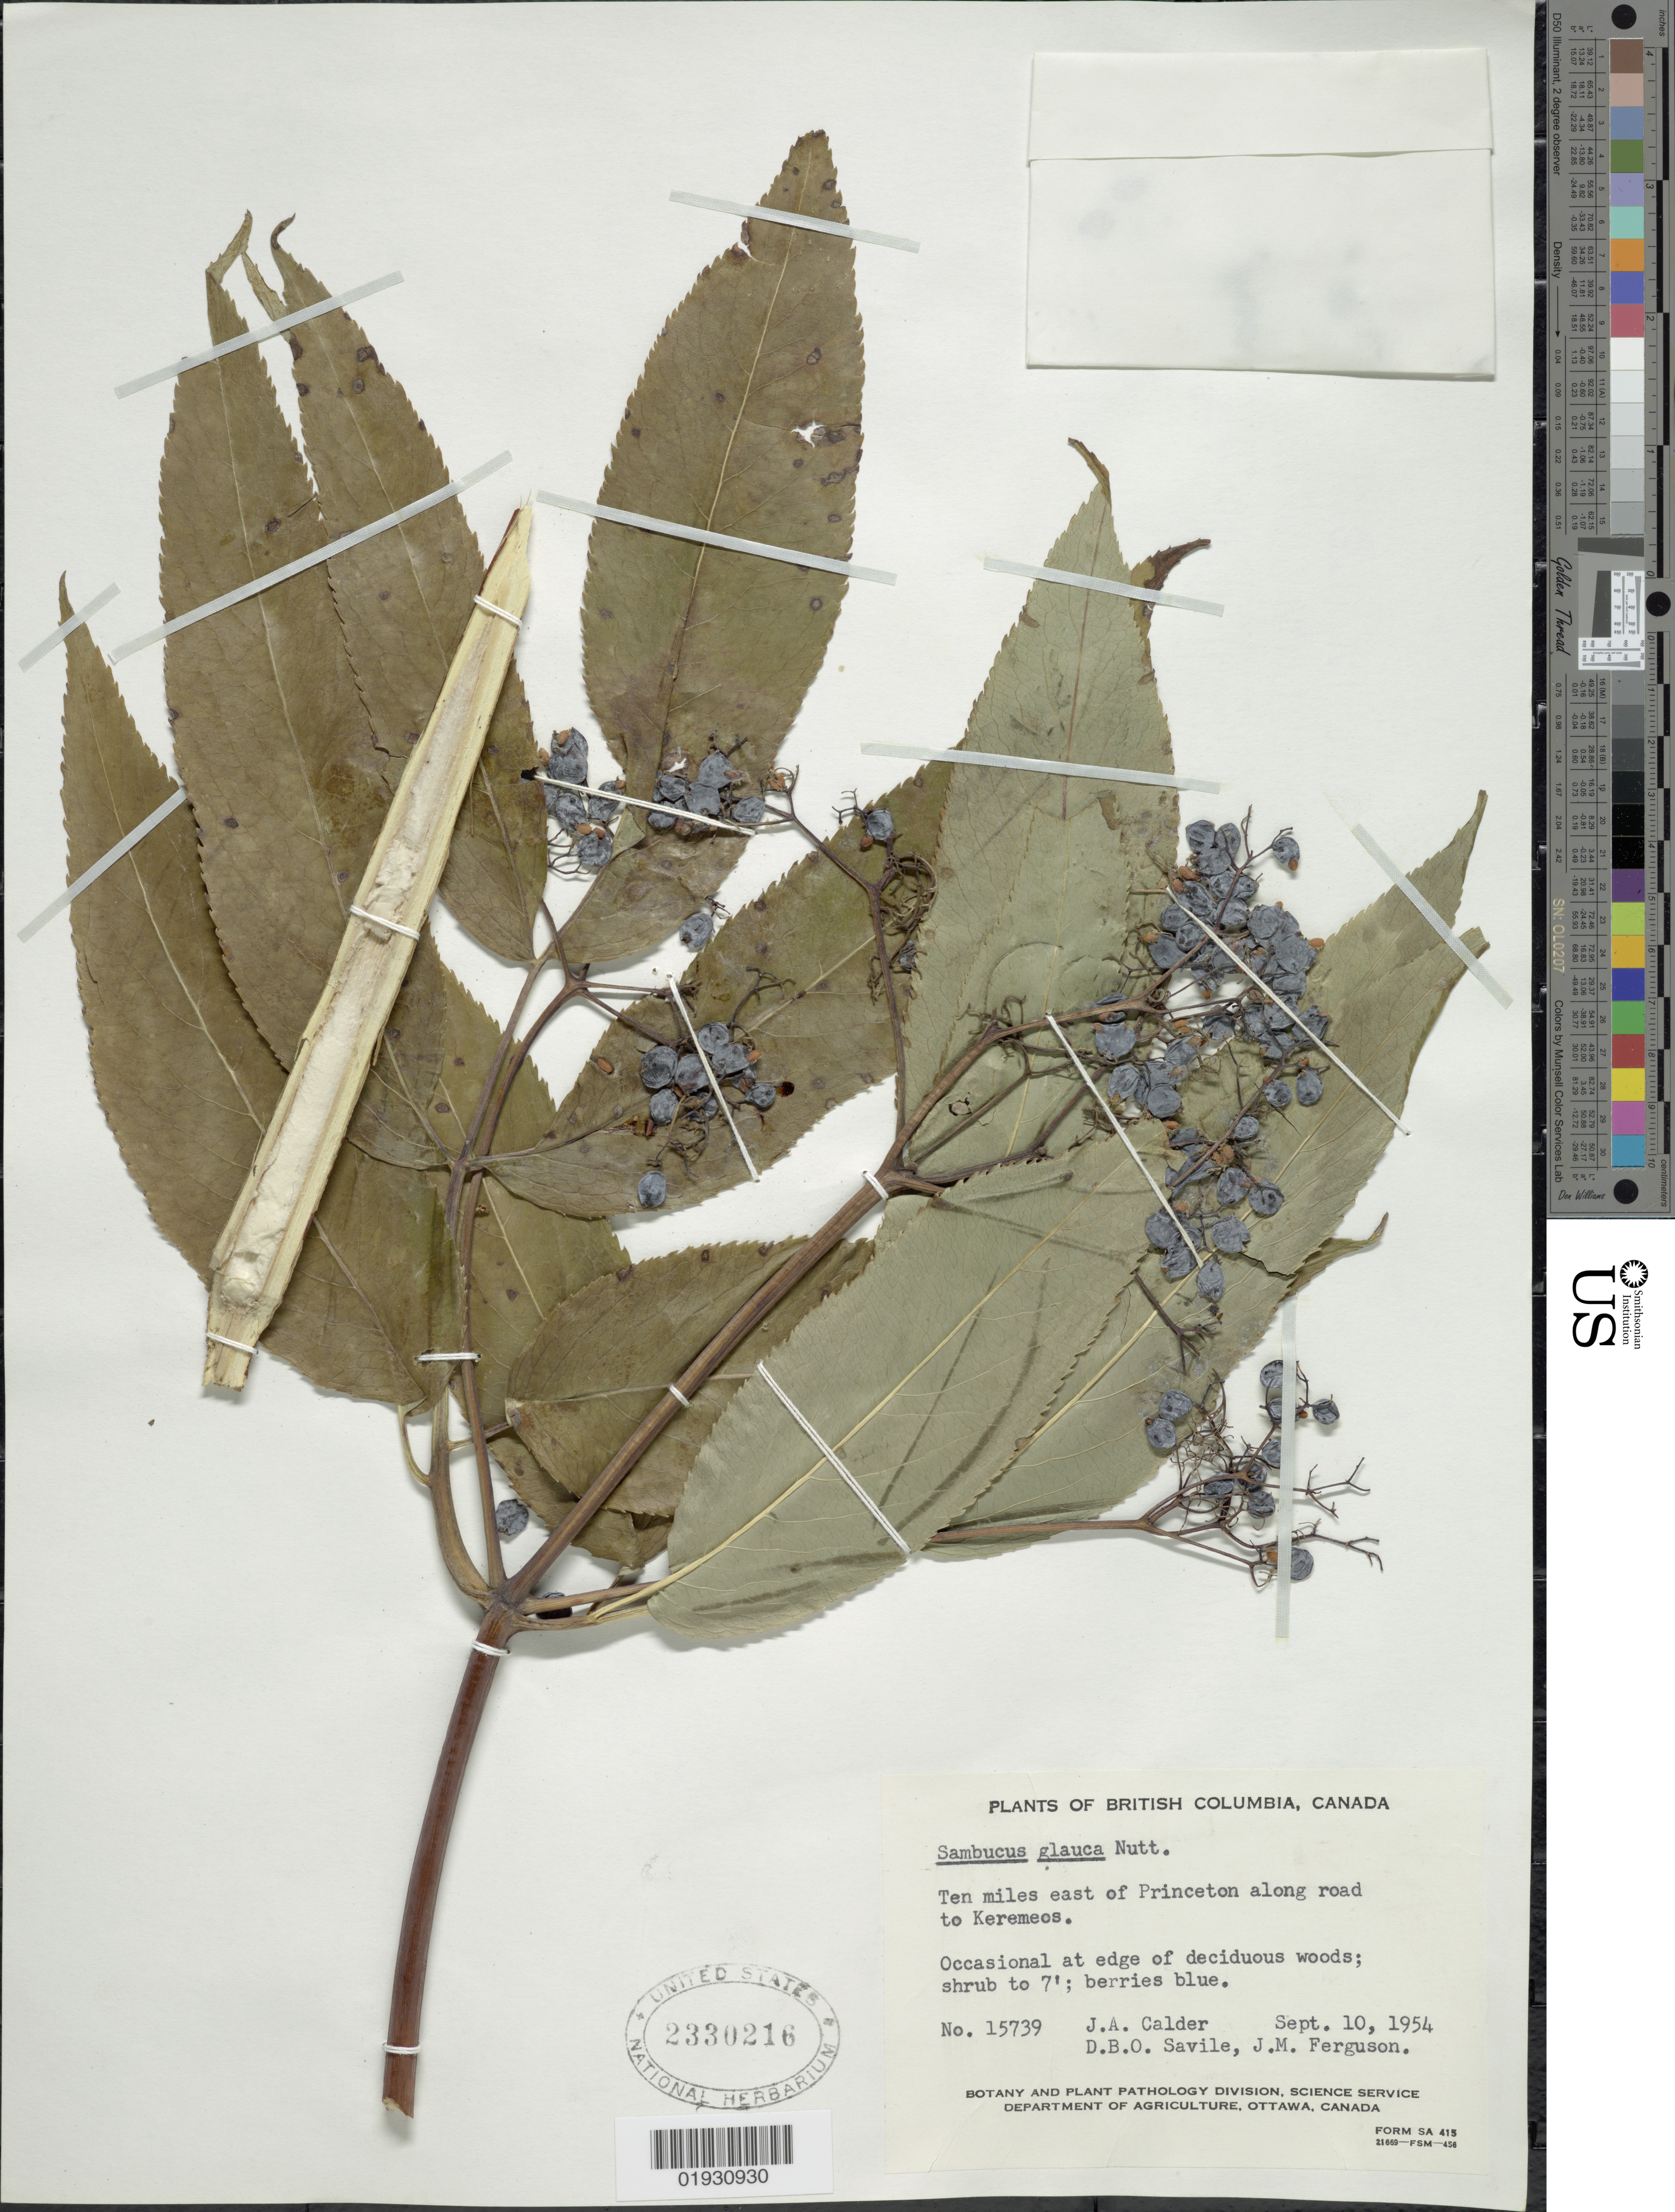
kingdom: Plantae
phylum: Tracheophyta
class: Magnoliopsida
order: Dipsacales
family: Viburnaceae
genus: Sambucus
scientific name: Sambucus glauca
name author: Nutt.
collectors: J. A. Calder, D. Savile & J. M. Ferguson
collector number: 15739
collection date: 1954-09-10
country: Canada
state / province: British Columbia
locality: Ten miles east of Princeton along road to Keremeos.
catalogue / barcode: US 2330216